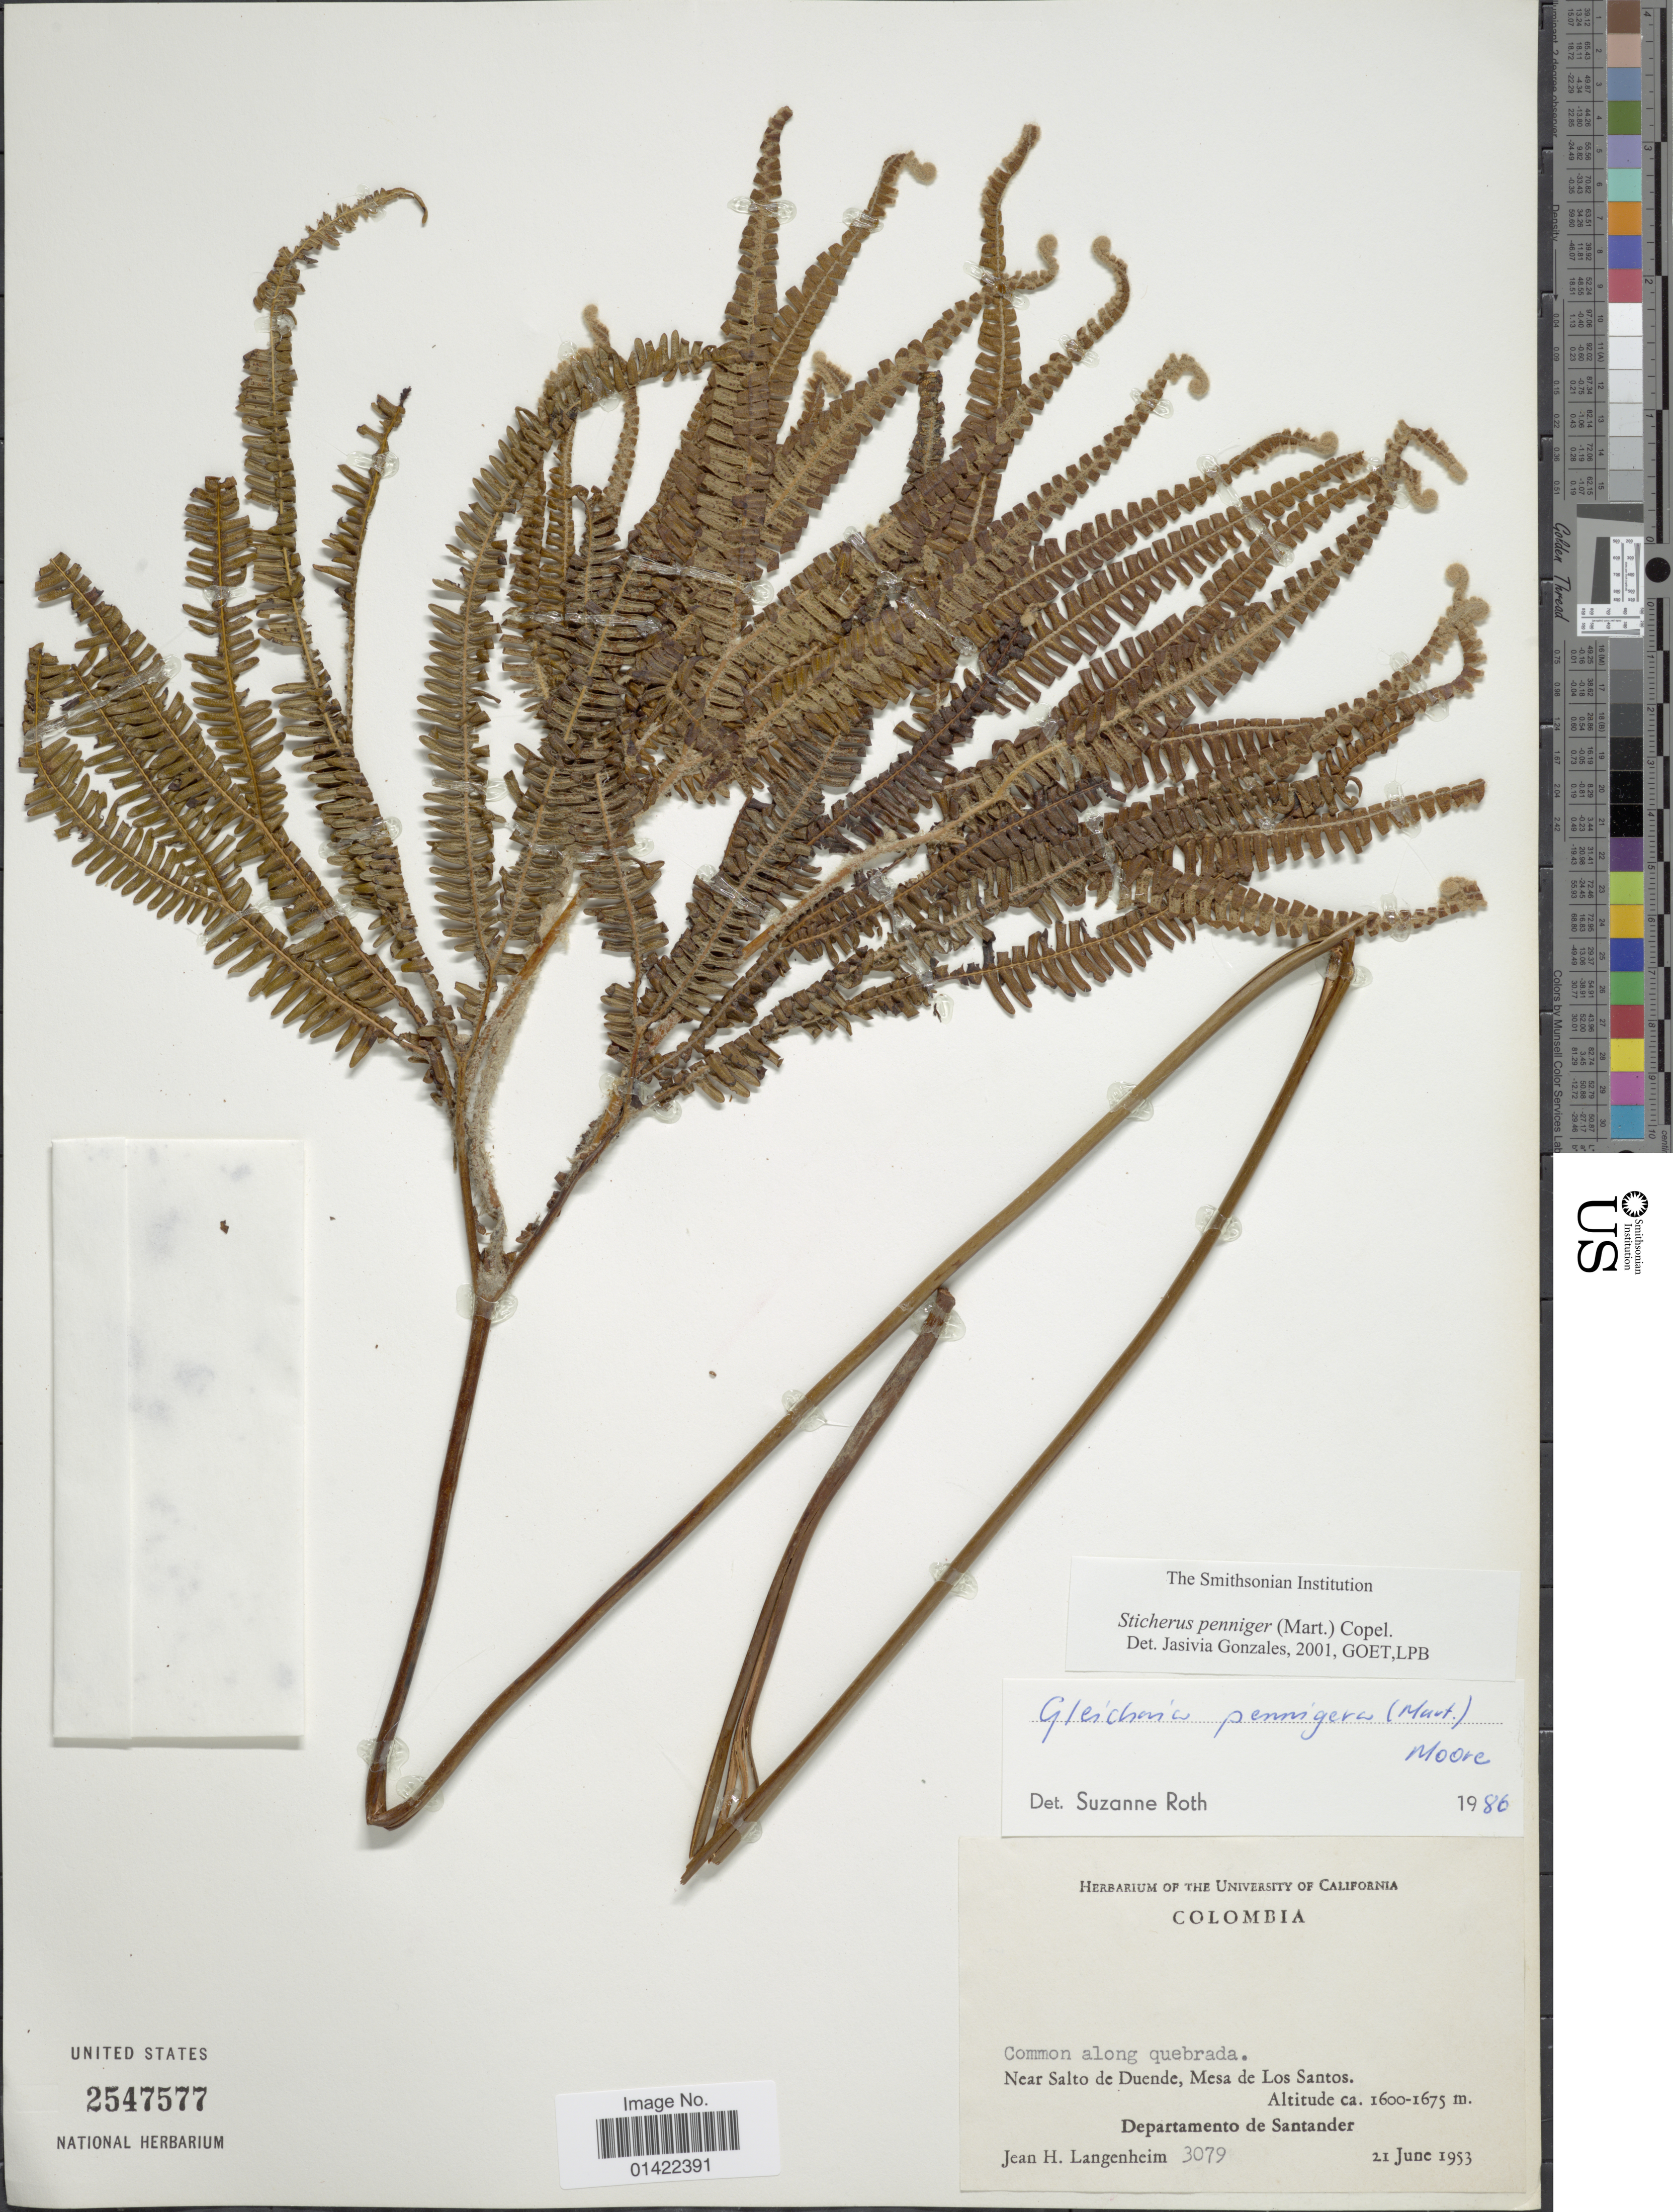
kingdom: Plantae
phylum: Tracheophyta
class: Polypodiopsida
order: Gleicheniales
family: Gleicheniaceae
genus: Sticherus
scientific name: Sticherus pruinosus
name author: (Mart.) Ching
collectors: J. H. Langenheim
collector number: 3079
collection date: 1953-06-21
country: Colombia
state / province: Santander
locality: Common along quebrada, near Salto de Duende, Mesa de Los Santos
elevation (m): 1600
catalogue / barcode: US 2547577